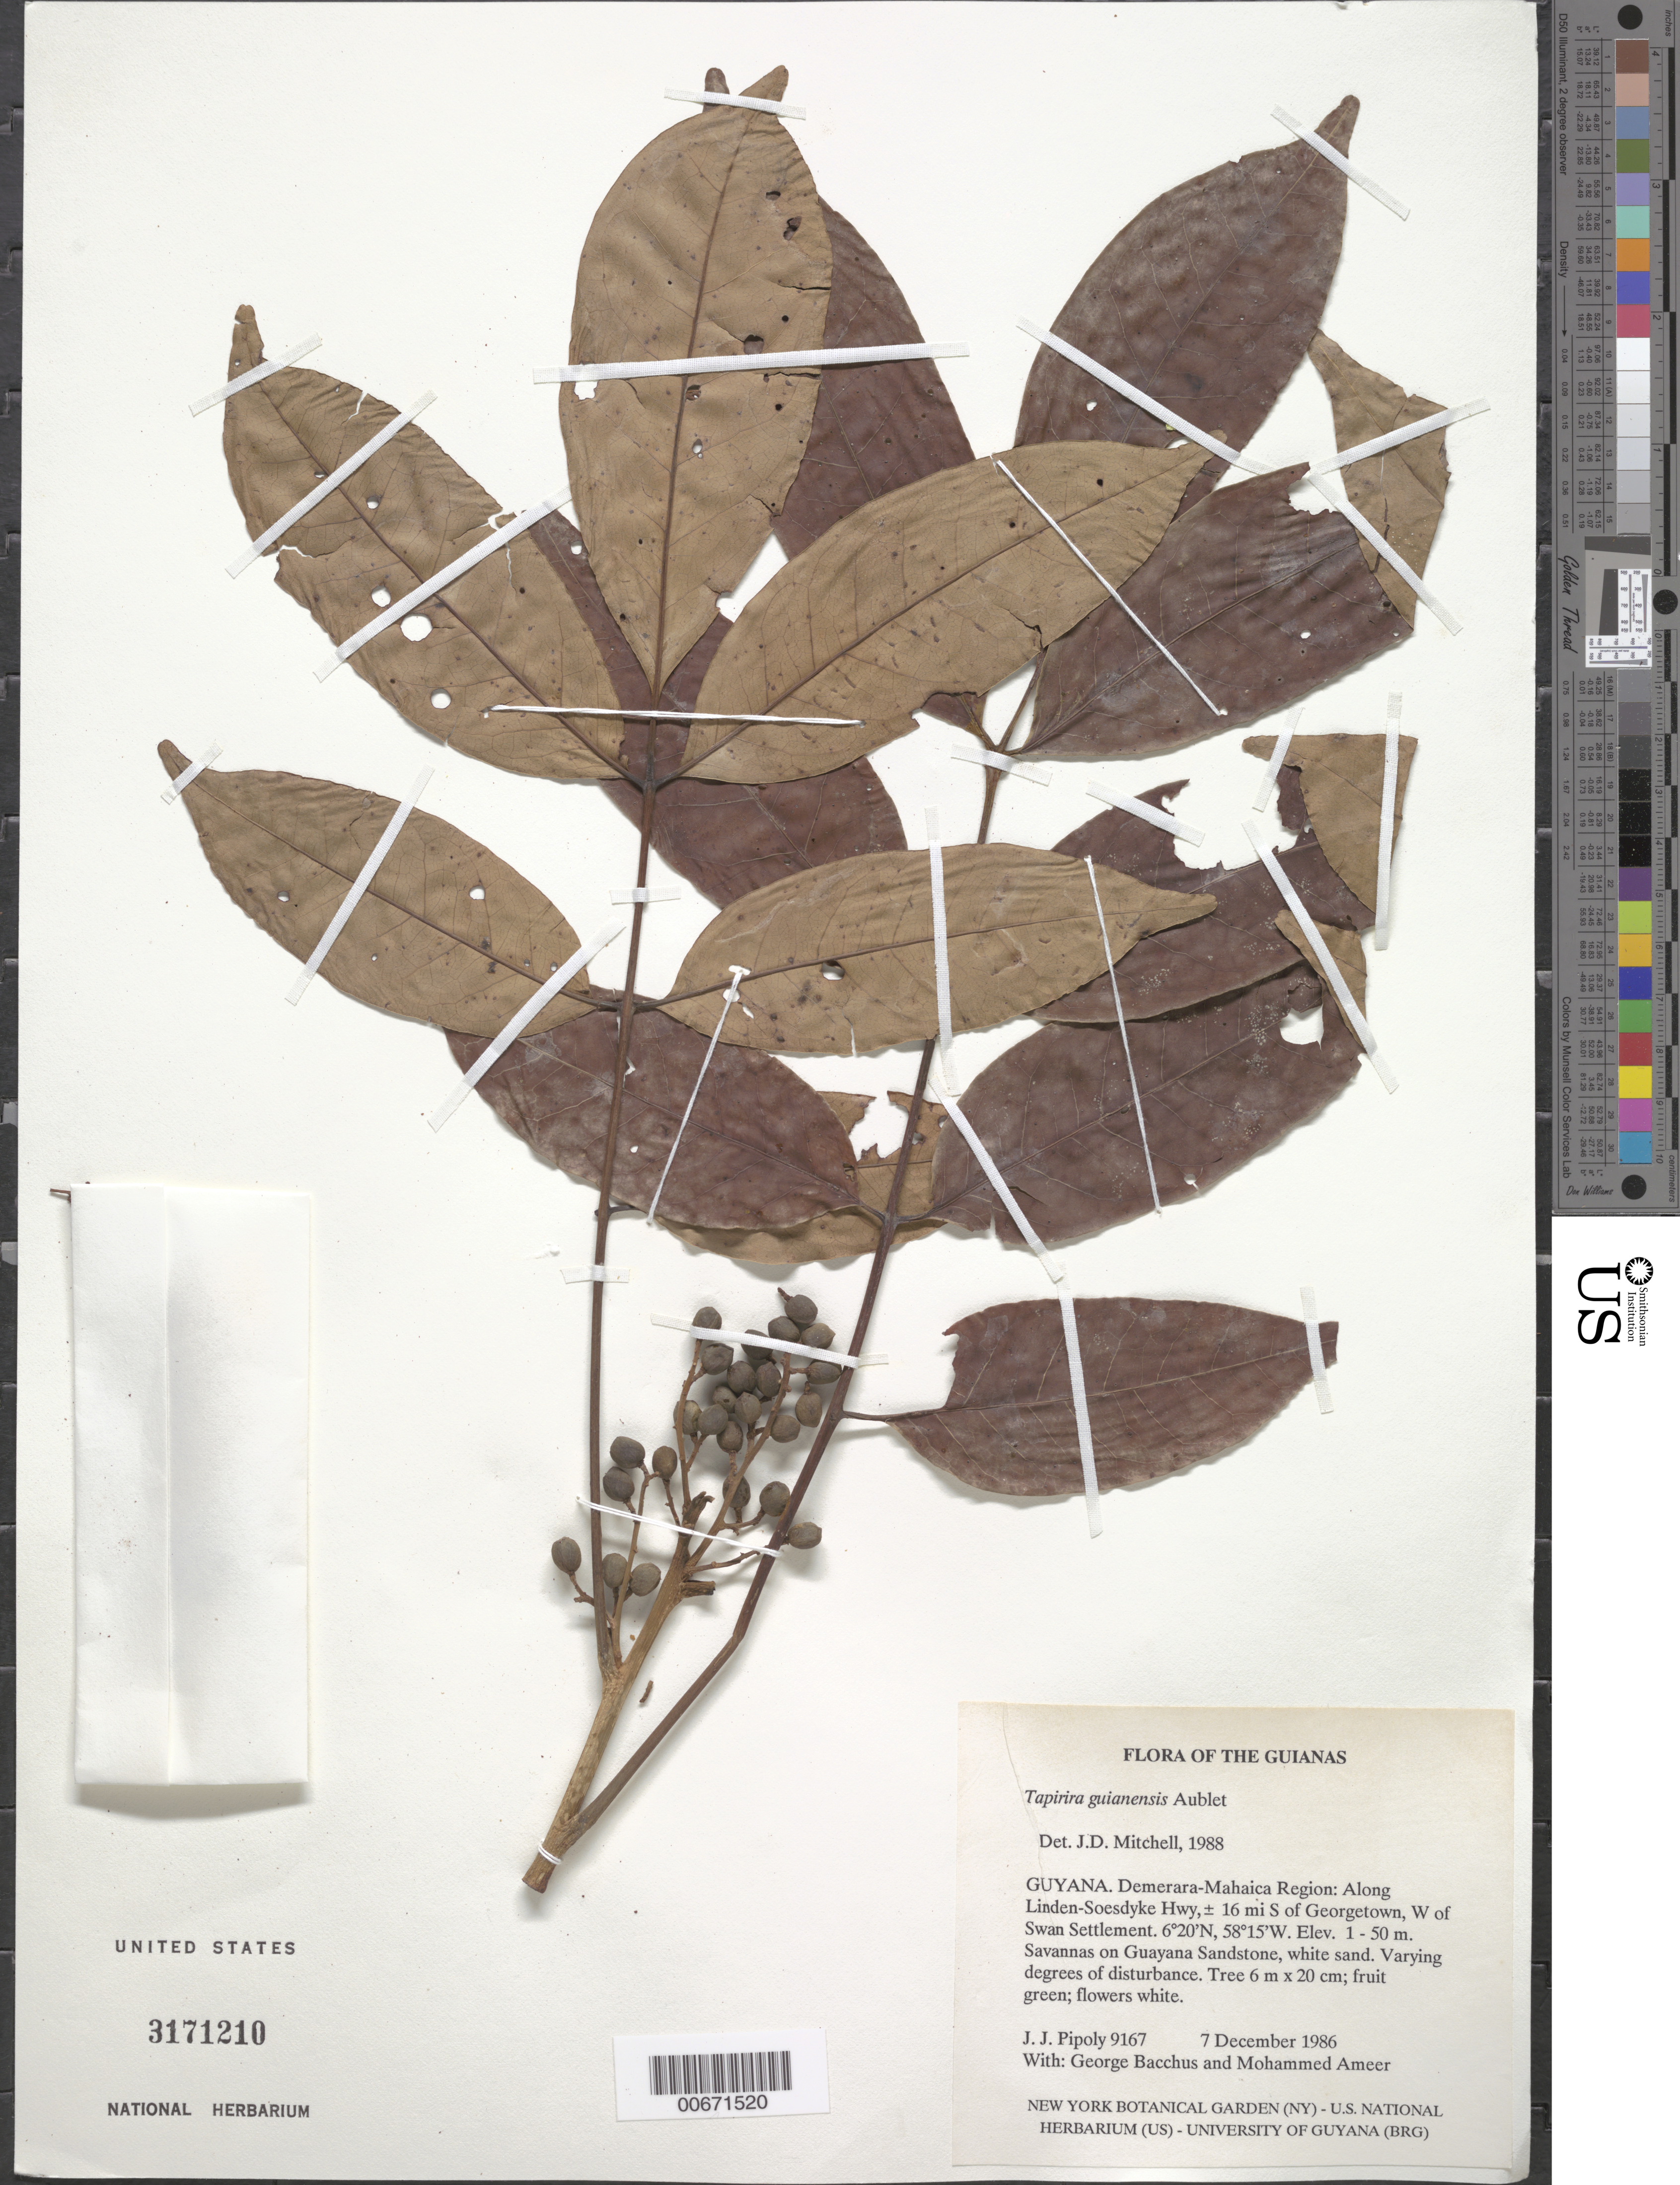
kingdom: Plantae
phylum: Tracheophyta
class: Magnoliopsida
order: Sapindales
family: Anacardiaceae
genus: Tapirira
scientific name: Tapirira guianensis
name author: Aubl.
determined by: Mitchell, John D.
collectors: J. J. Pipoly, G. Bacchus & M. Ameer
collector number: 9167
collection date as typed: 7 December 1986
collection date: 1986-12-07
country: Guyana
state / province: Demerara-Mahaica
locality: Along Linden-Soesdyke Hwy,± 16 mi S of Georgetown, W of Swan Settlement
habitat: Savannas on Guayana Sandstone, white sand. Varying degrees of disturbance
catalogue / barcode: US 3171210